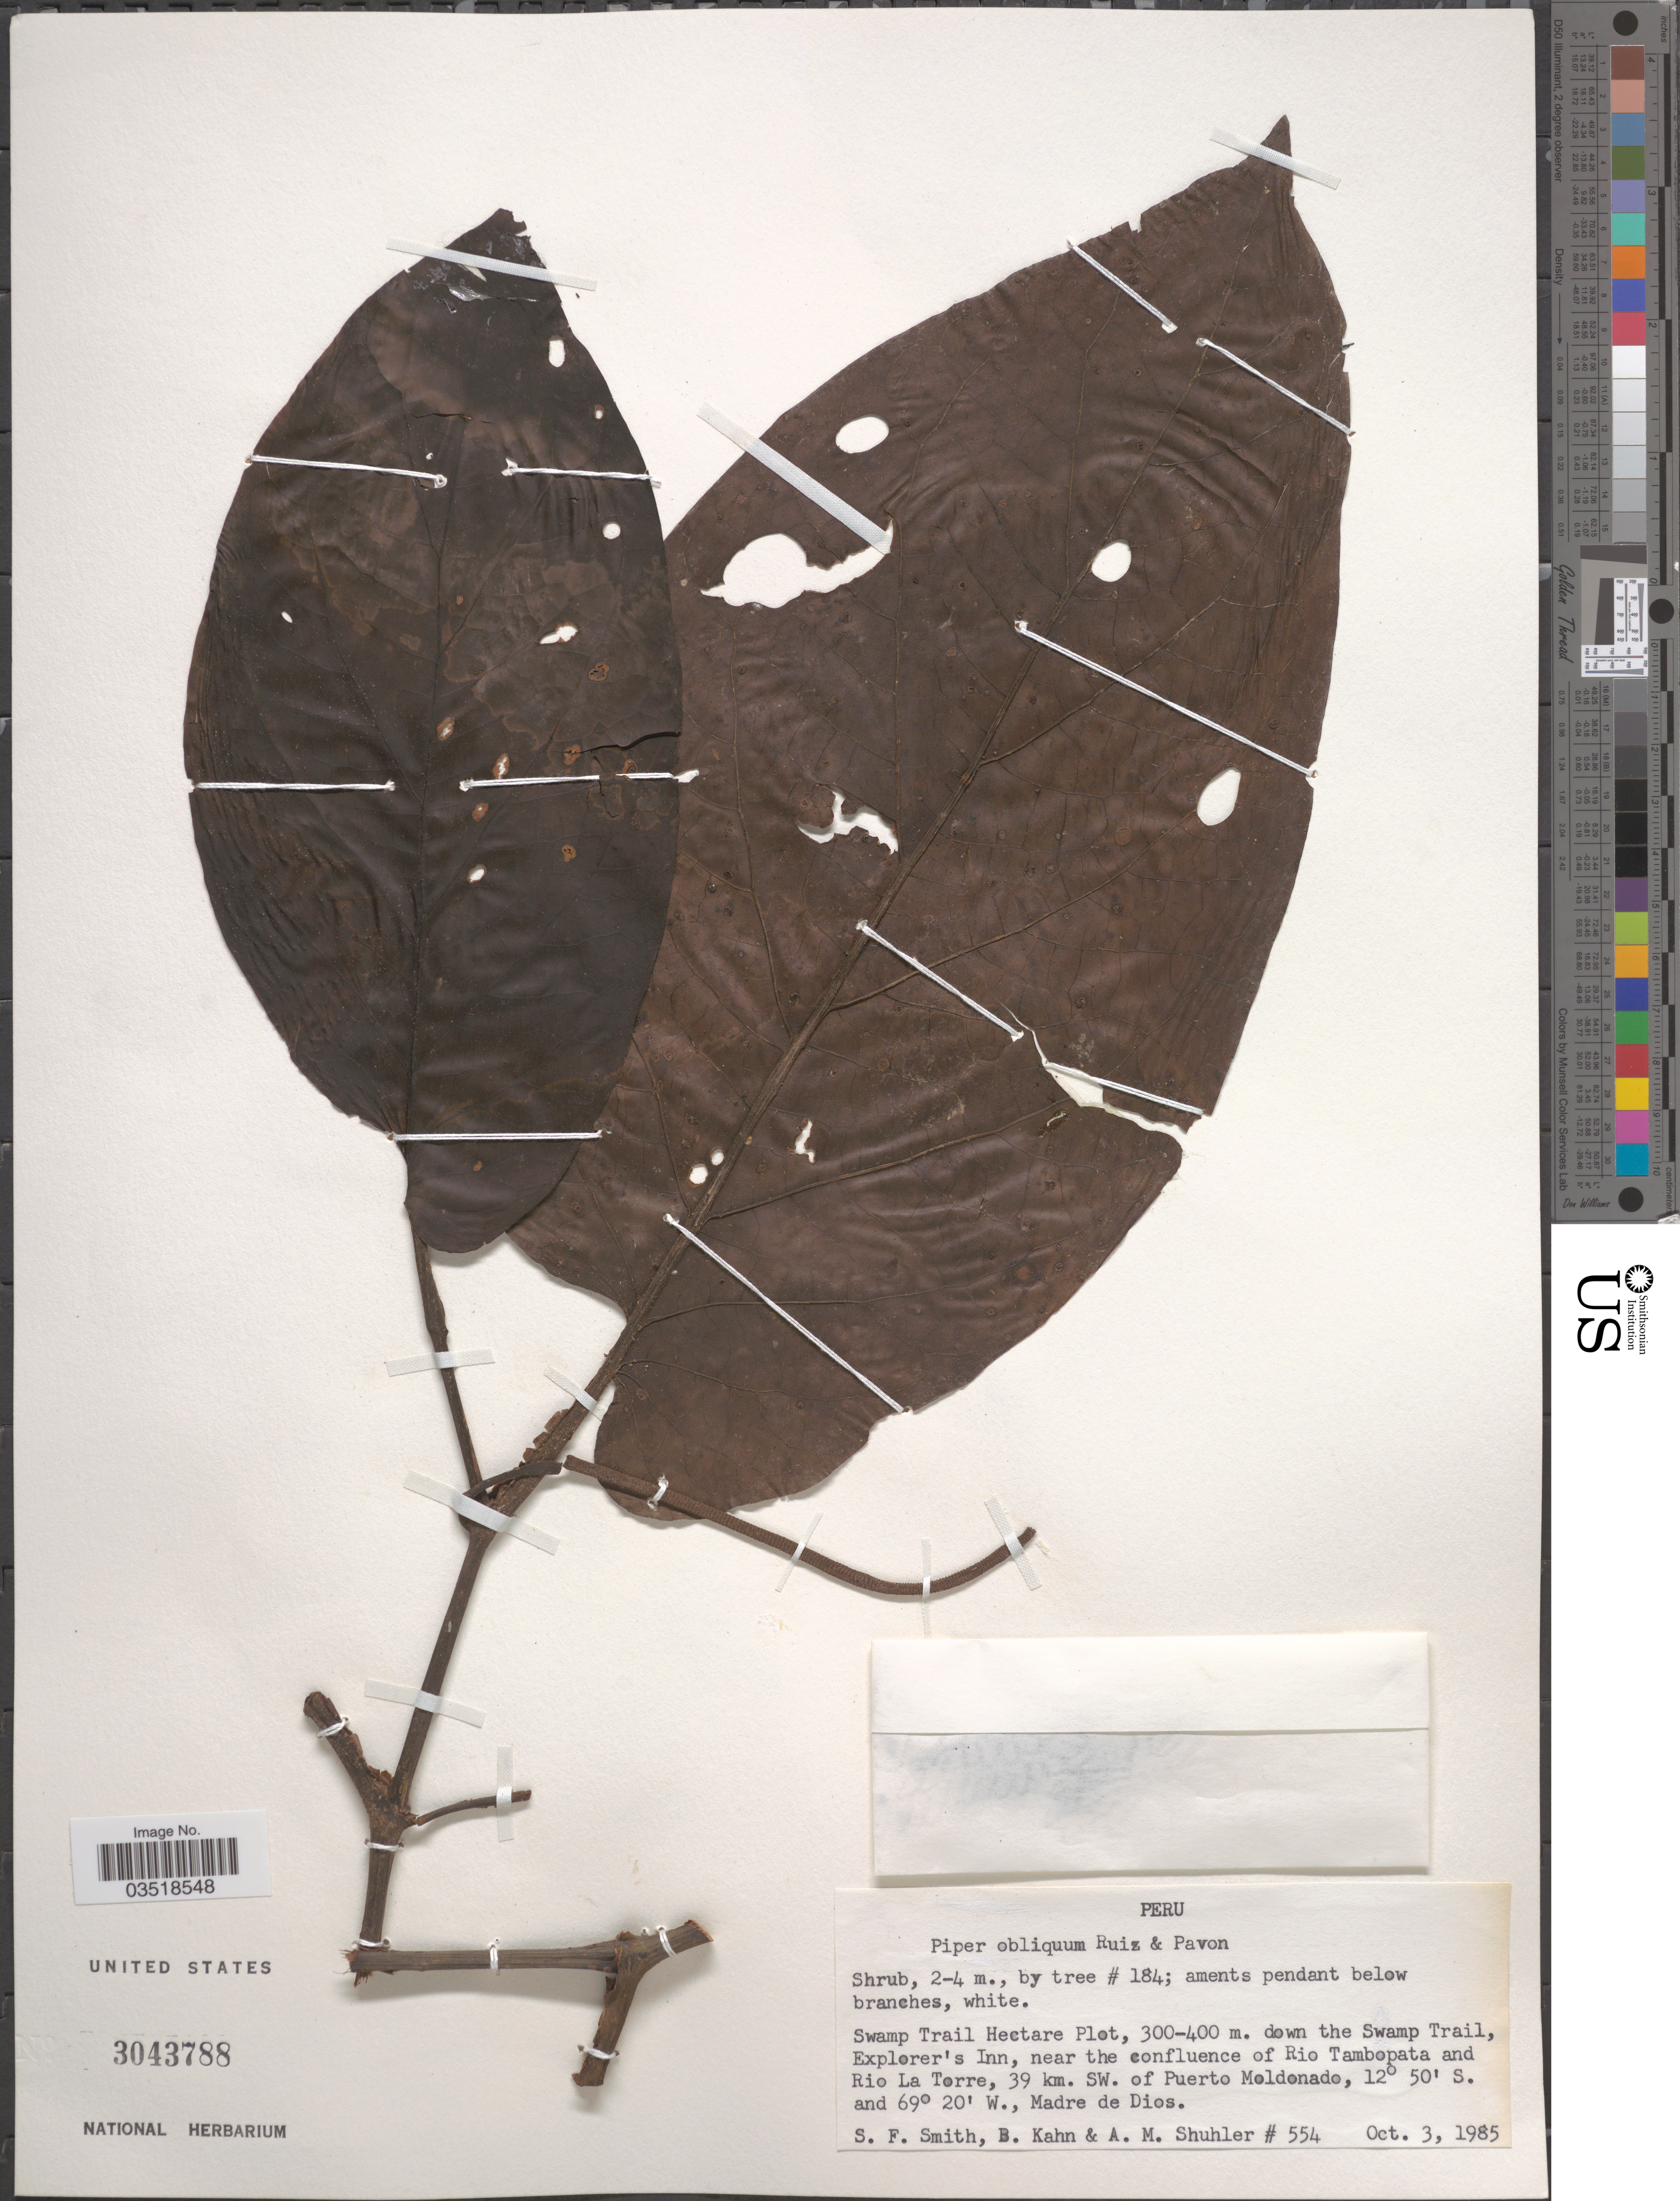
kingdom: Plantae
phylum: Tracheophyta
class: Magnoliopsida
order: Piperales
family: Piperaceae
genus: Piper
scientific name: Piper obliquum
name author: Ruiz & Pav.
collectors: S.F. Smith, B. Kahn & A. Shuhler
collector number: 554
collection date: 1985-10-03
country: Peru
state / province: Madre de Dios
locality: Swamp Trail Hectare Plot, 300-400 m. [unsure placement] down the Swamp Trail Explorer's Inn, near the confluence of Rio Tambopata and Rio La Torre, 39 km. SW. of Puerto Moldonado.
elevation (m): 300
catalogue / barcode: US 3043788